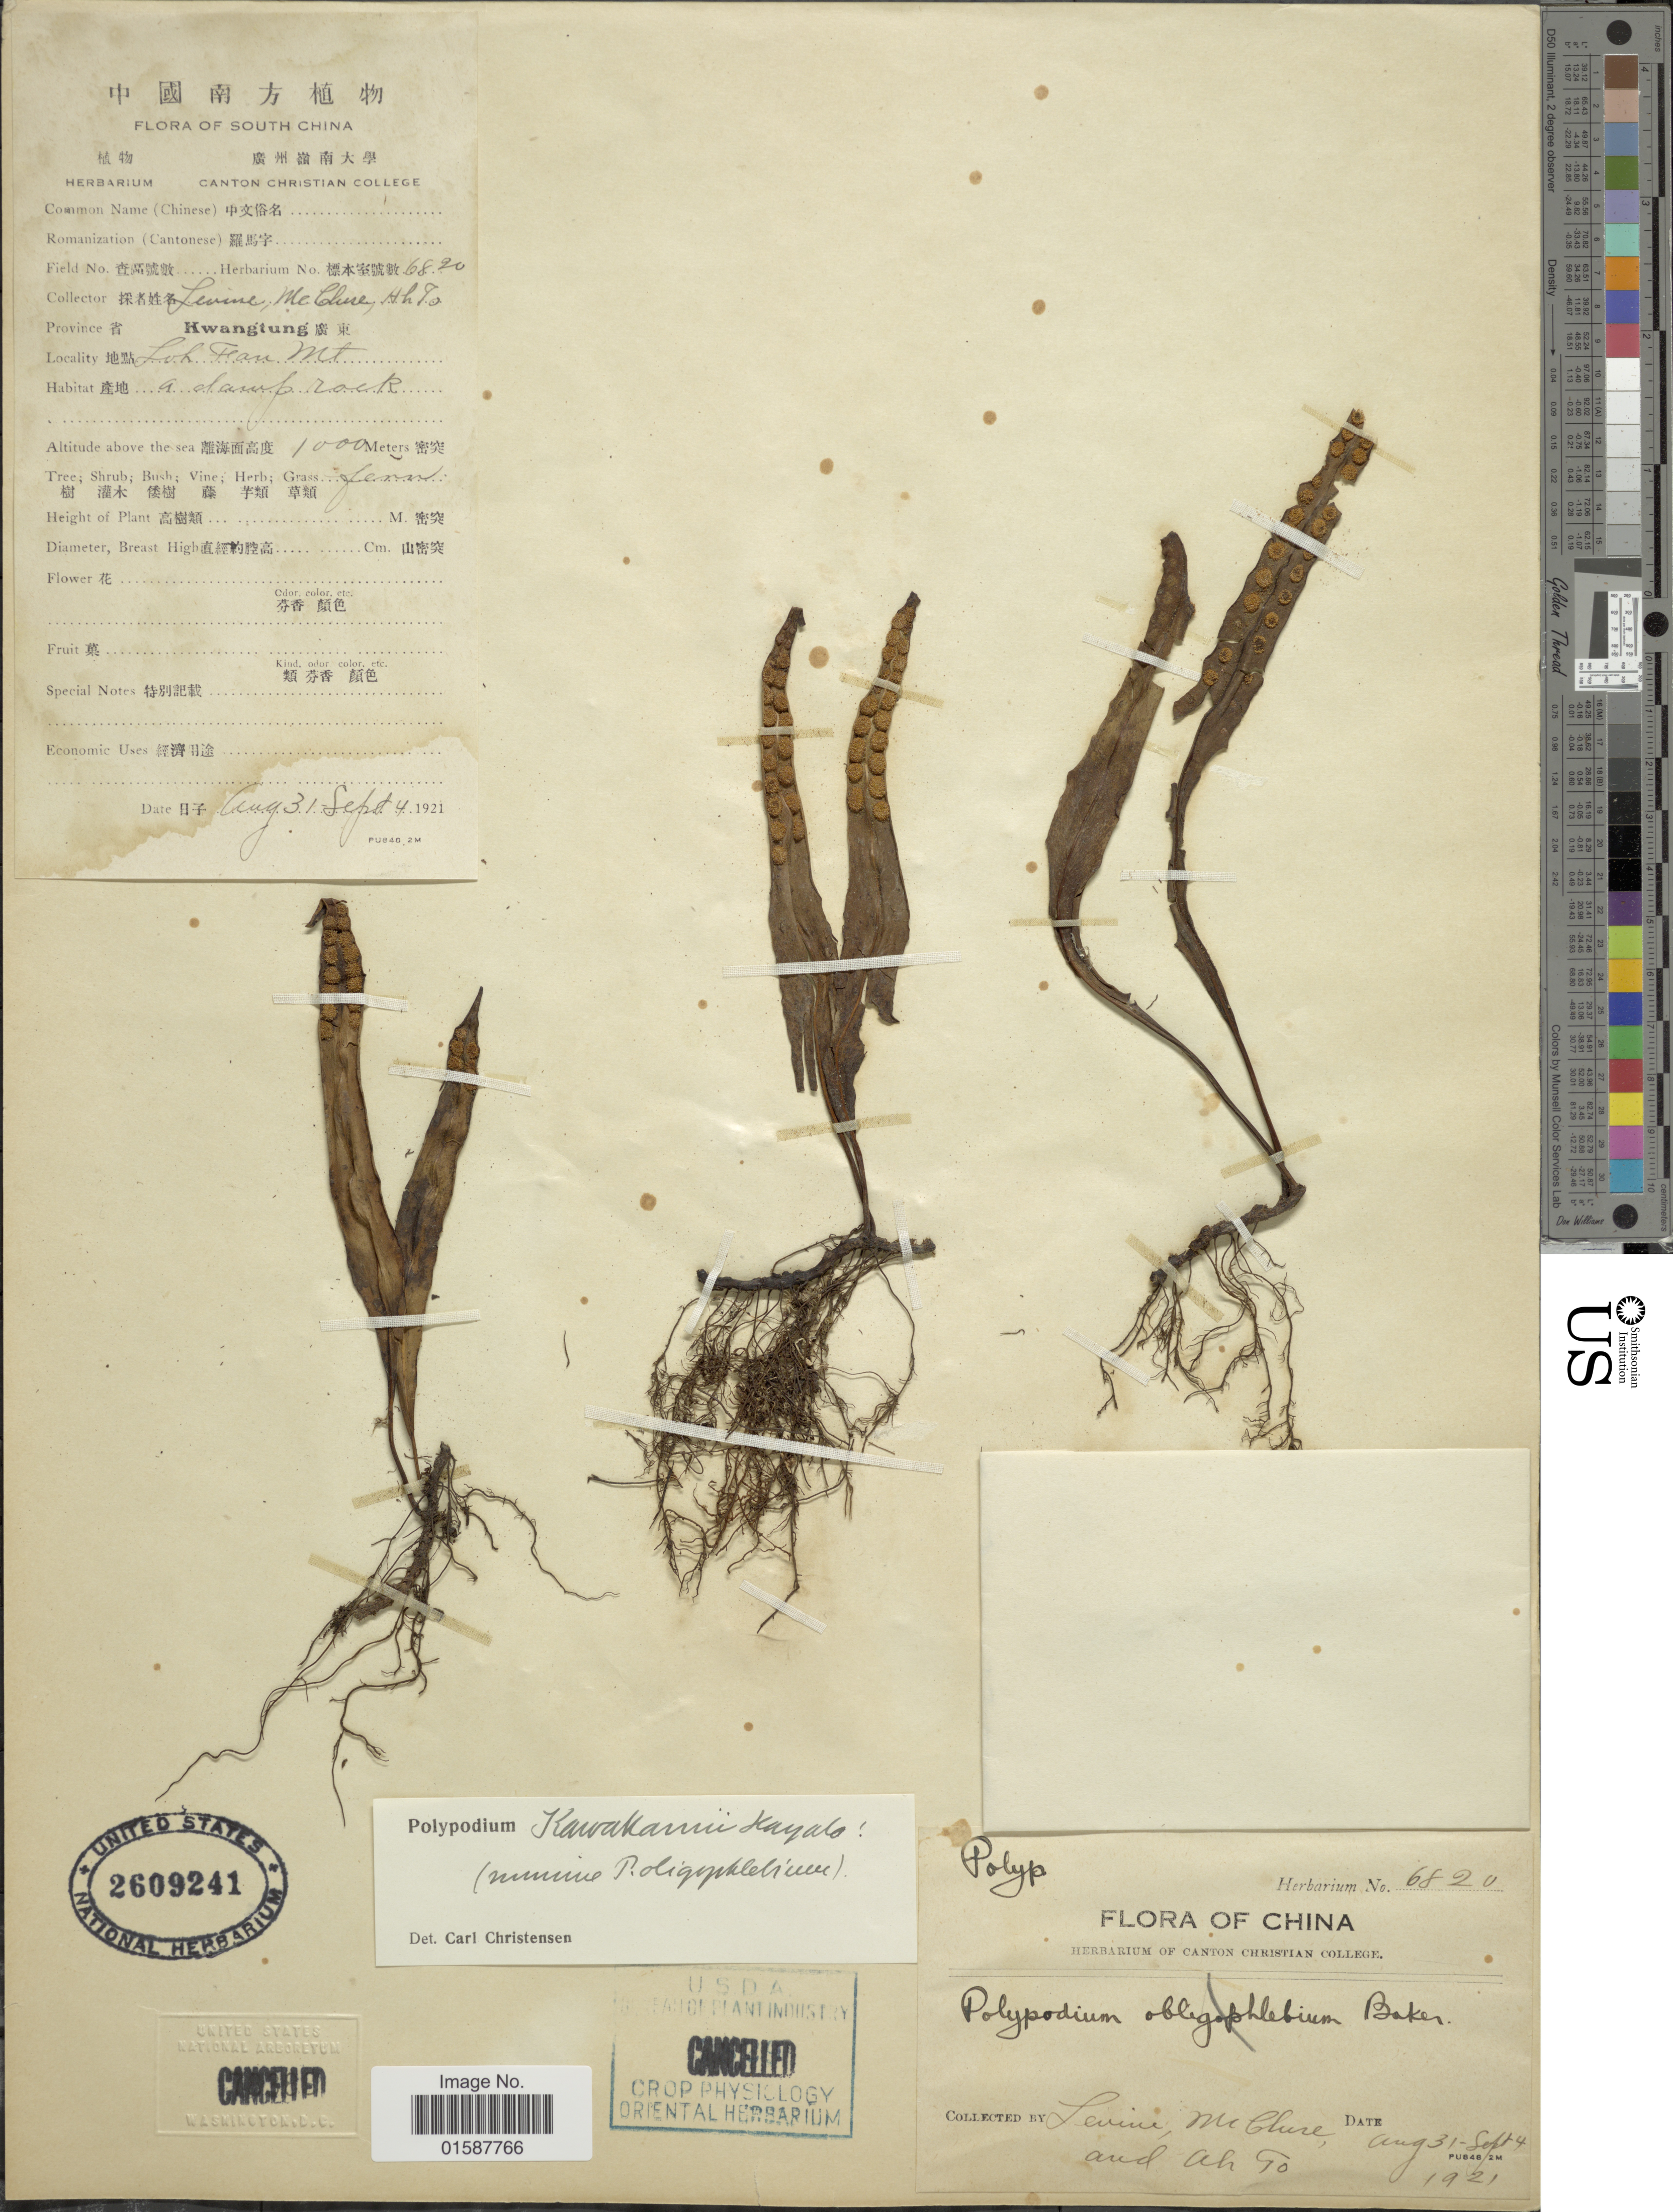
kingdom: Plantae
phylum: Tracheophyta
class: Polypodiopsida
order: Polypodiales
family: Polypodiaceae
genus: Lepisorus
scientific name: Lepisorus kawakamii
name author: (Hayata) Tagawa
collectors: -. Levine, McClure, -- & Ah Fo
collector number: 6820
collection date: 1921-08-31/1921-09-04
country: China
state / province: Guangdong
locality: Province Kwangtung, Loh Fau Mt. [interpreted]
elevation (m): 1000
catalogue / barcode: US 2609241